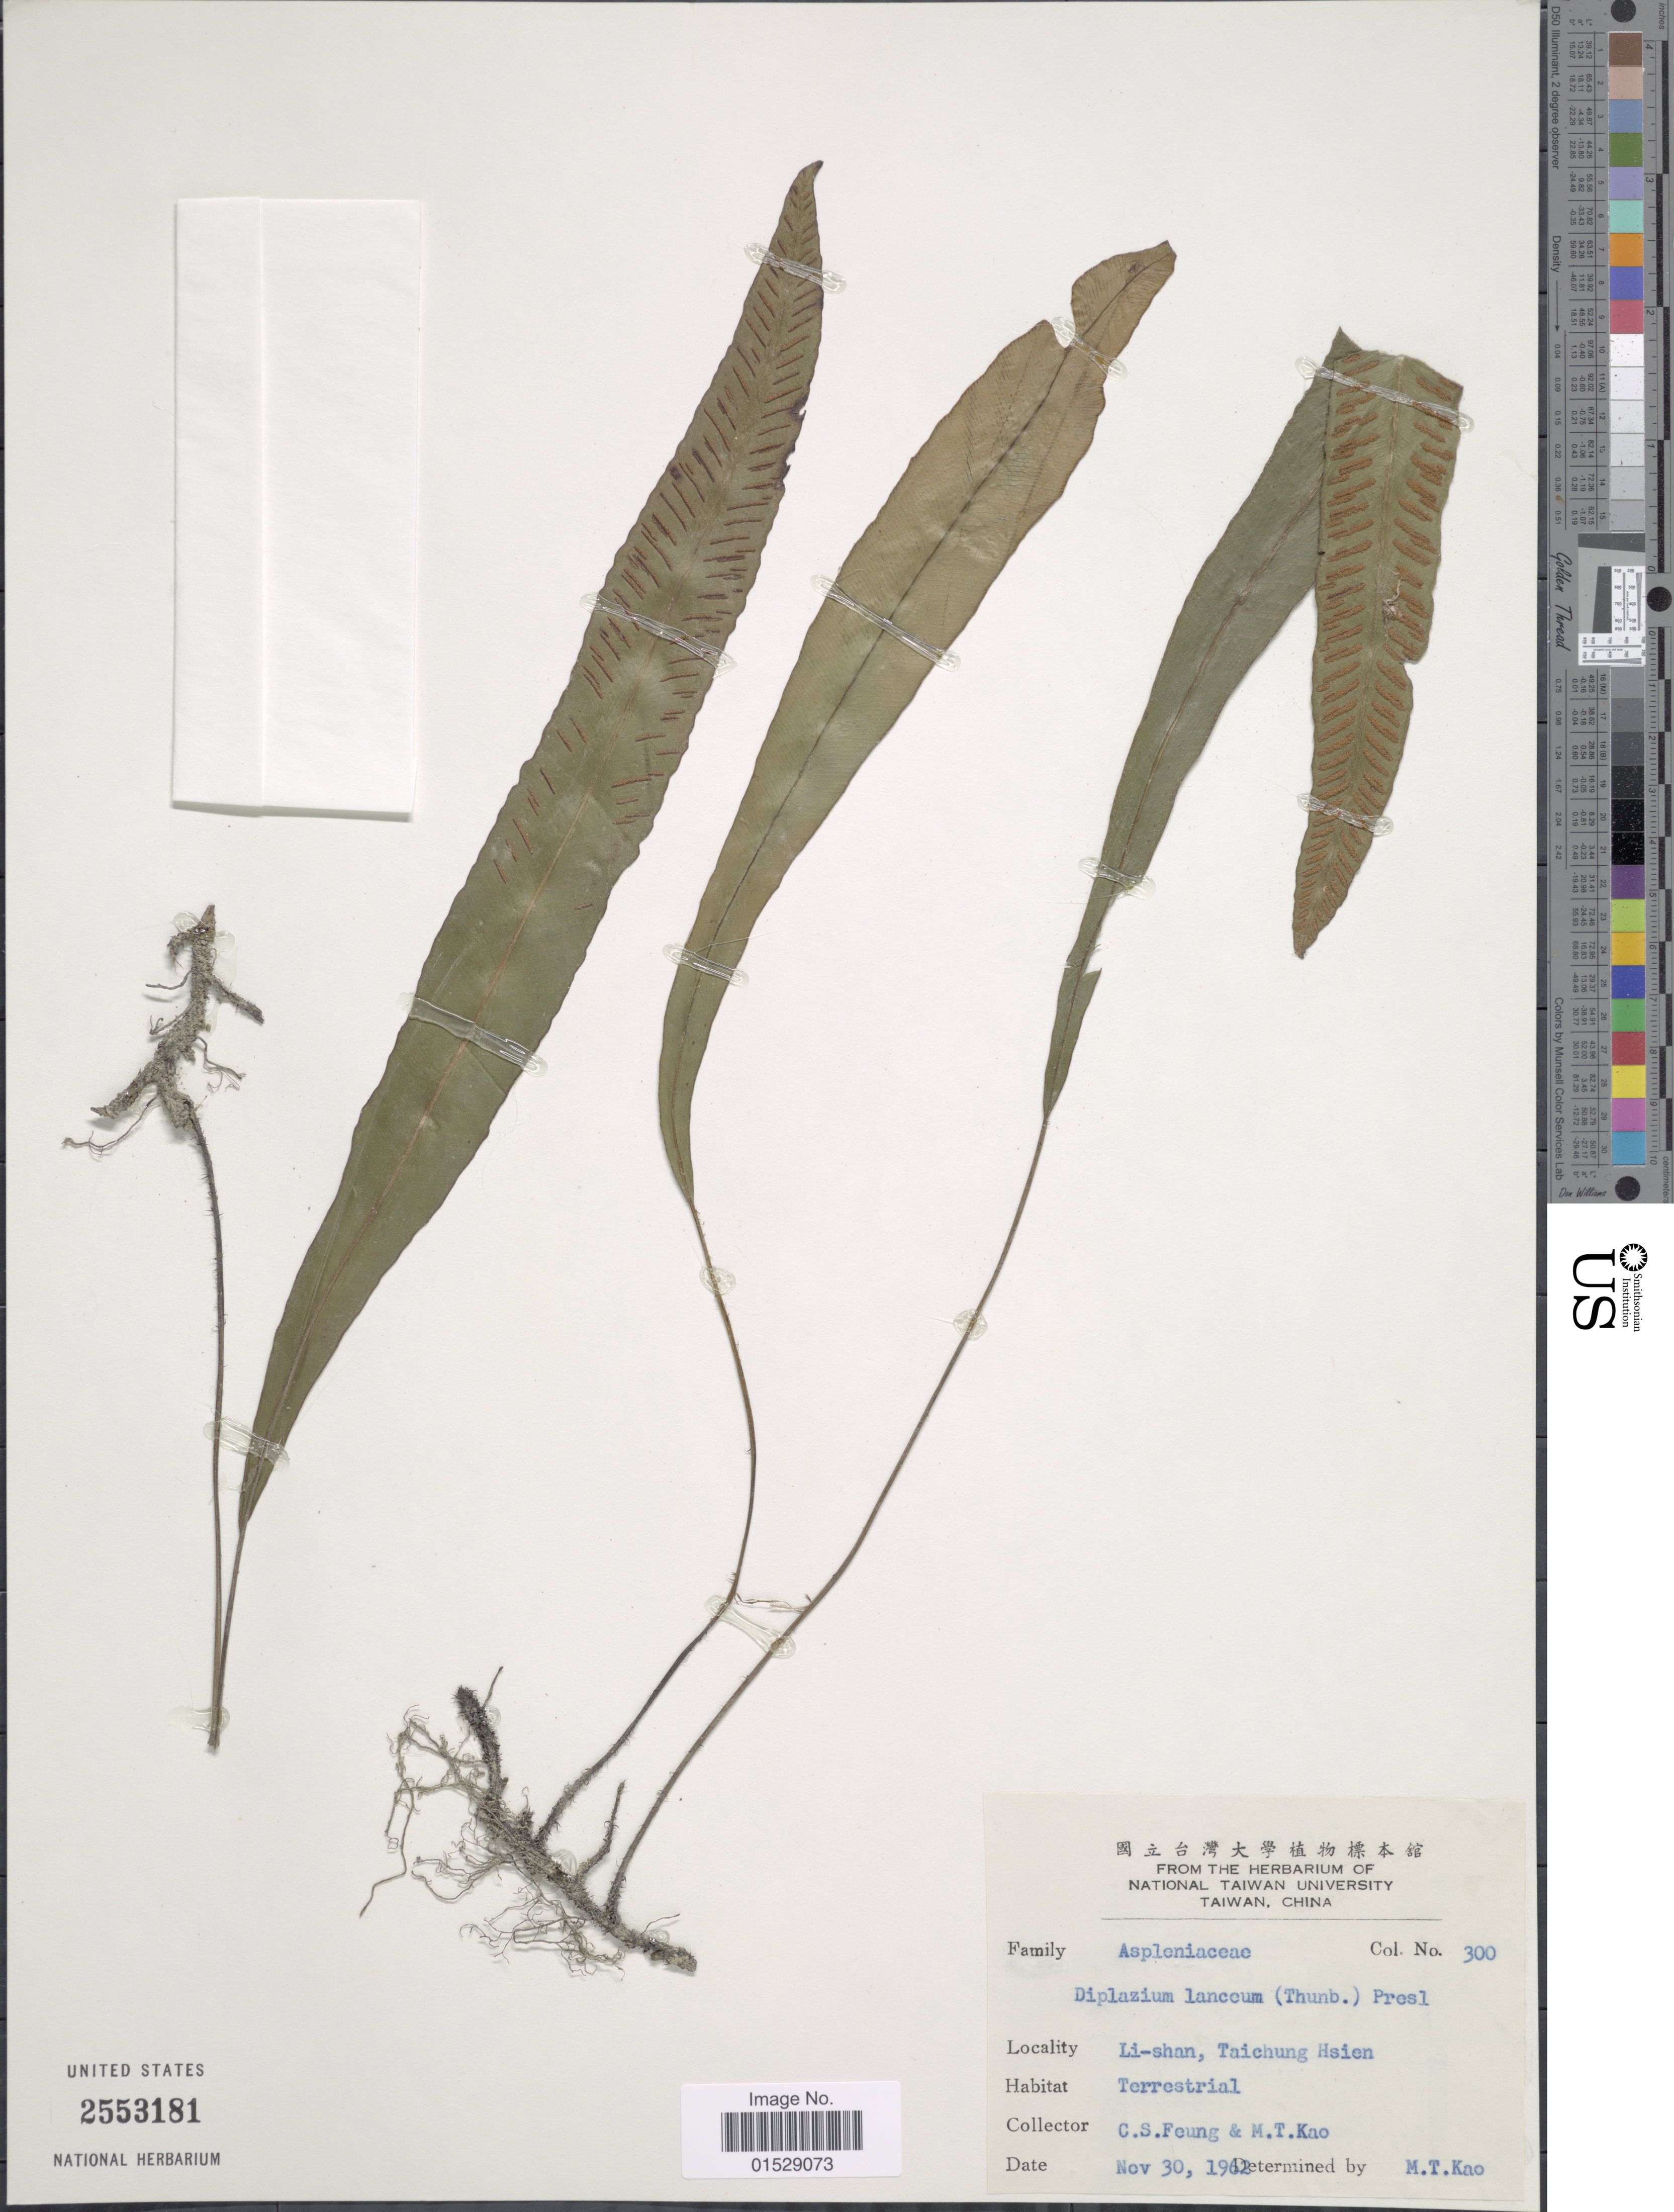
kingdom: Plantae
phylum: Tracheophyta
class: Polypodiopsida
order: Polypodiales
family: Athyriaceae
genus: Deparia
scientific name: Deparia lancea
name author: (Thunb.) Fraser-Jenk.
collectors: C. Feung & M. T. Kao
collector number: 300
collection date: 1962-11-30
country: Taiwan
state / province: Taichung City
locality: Li-shan, Taichung Hsien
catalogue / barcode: US 2553181